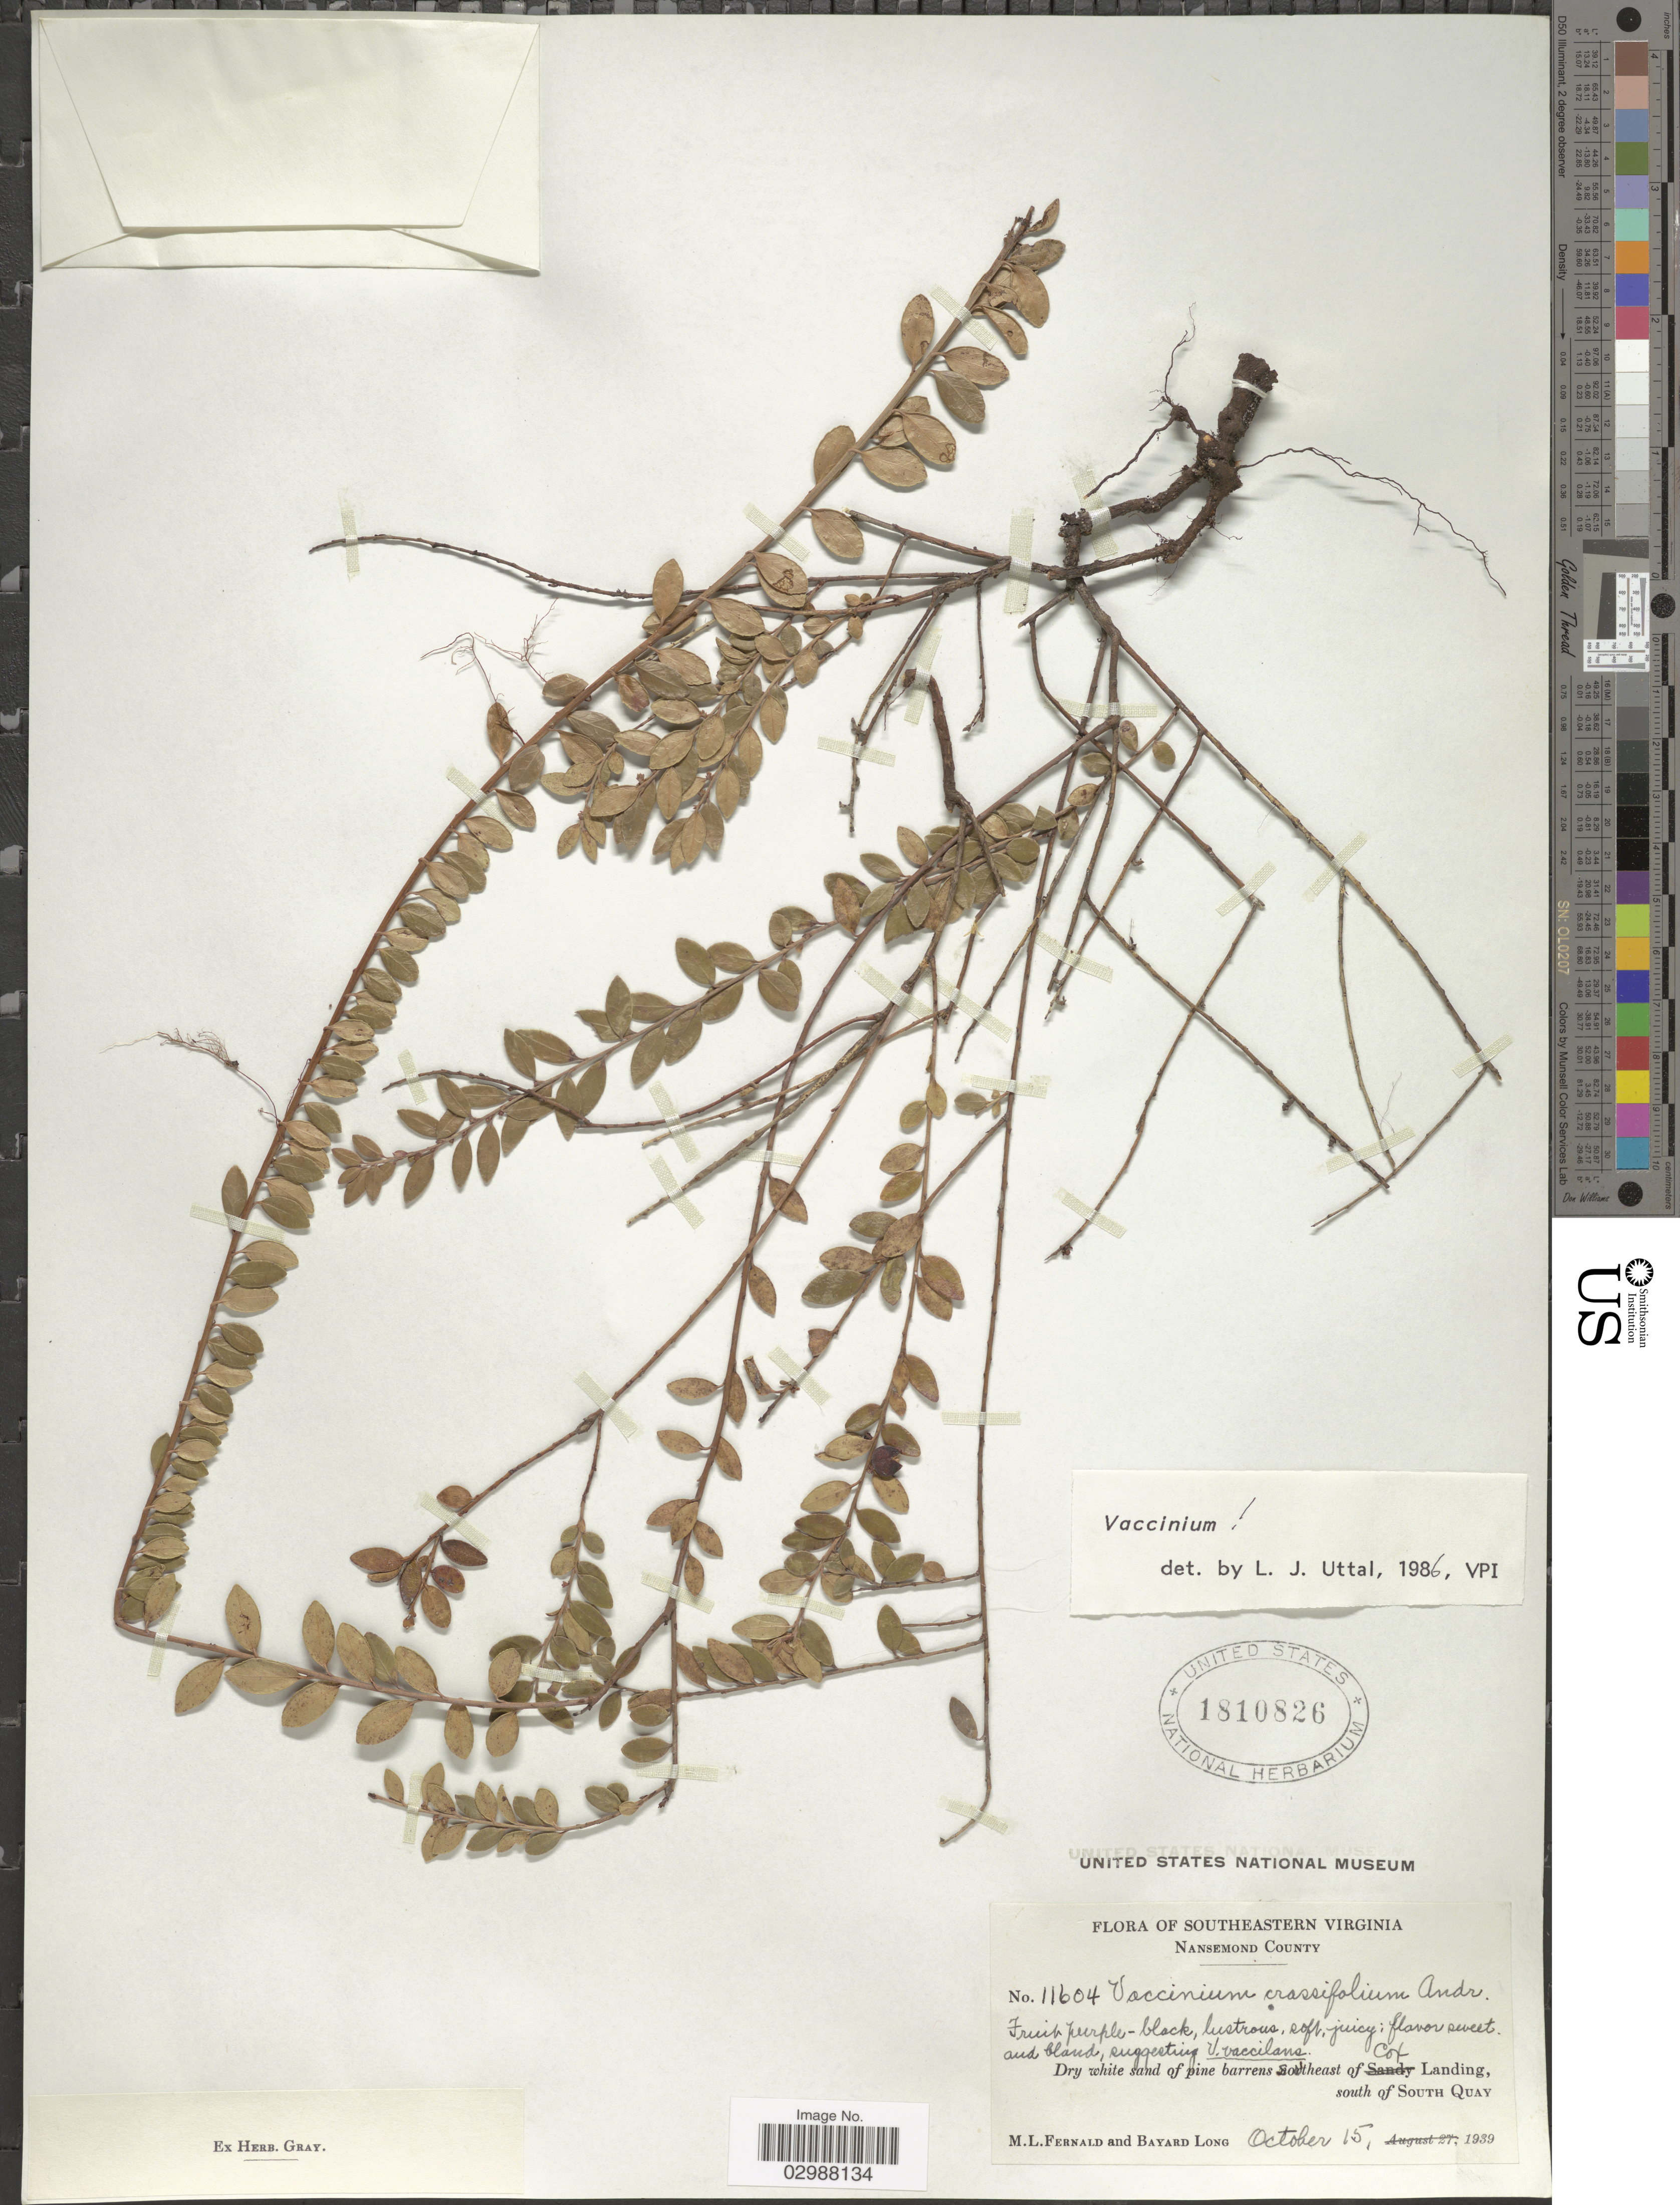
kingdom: Plantae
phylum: Tracheophyta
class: Magnoliopsida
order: Ericales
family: Ericaceae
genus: Vaccinium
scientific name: Vaccinium crassifolium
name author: Andrews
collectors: M. L. Fernald & B. Long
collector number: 11604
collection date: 1939-10-15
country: United States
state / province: Virginia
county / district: City of Suffolk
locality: Southeastern Virginia. Nansemond County. Dry white sand of pine barrens southeast of Cox Landing, south of South Quay.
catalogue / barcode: US 1810826